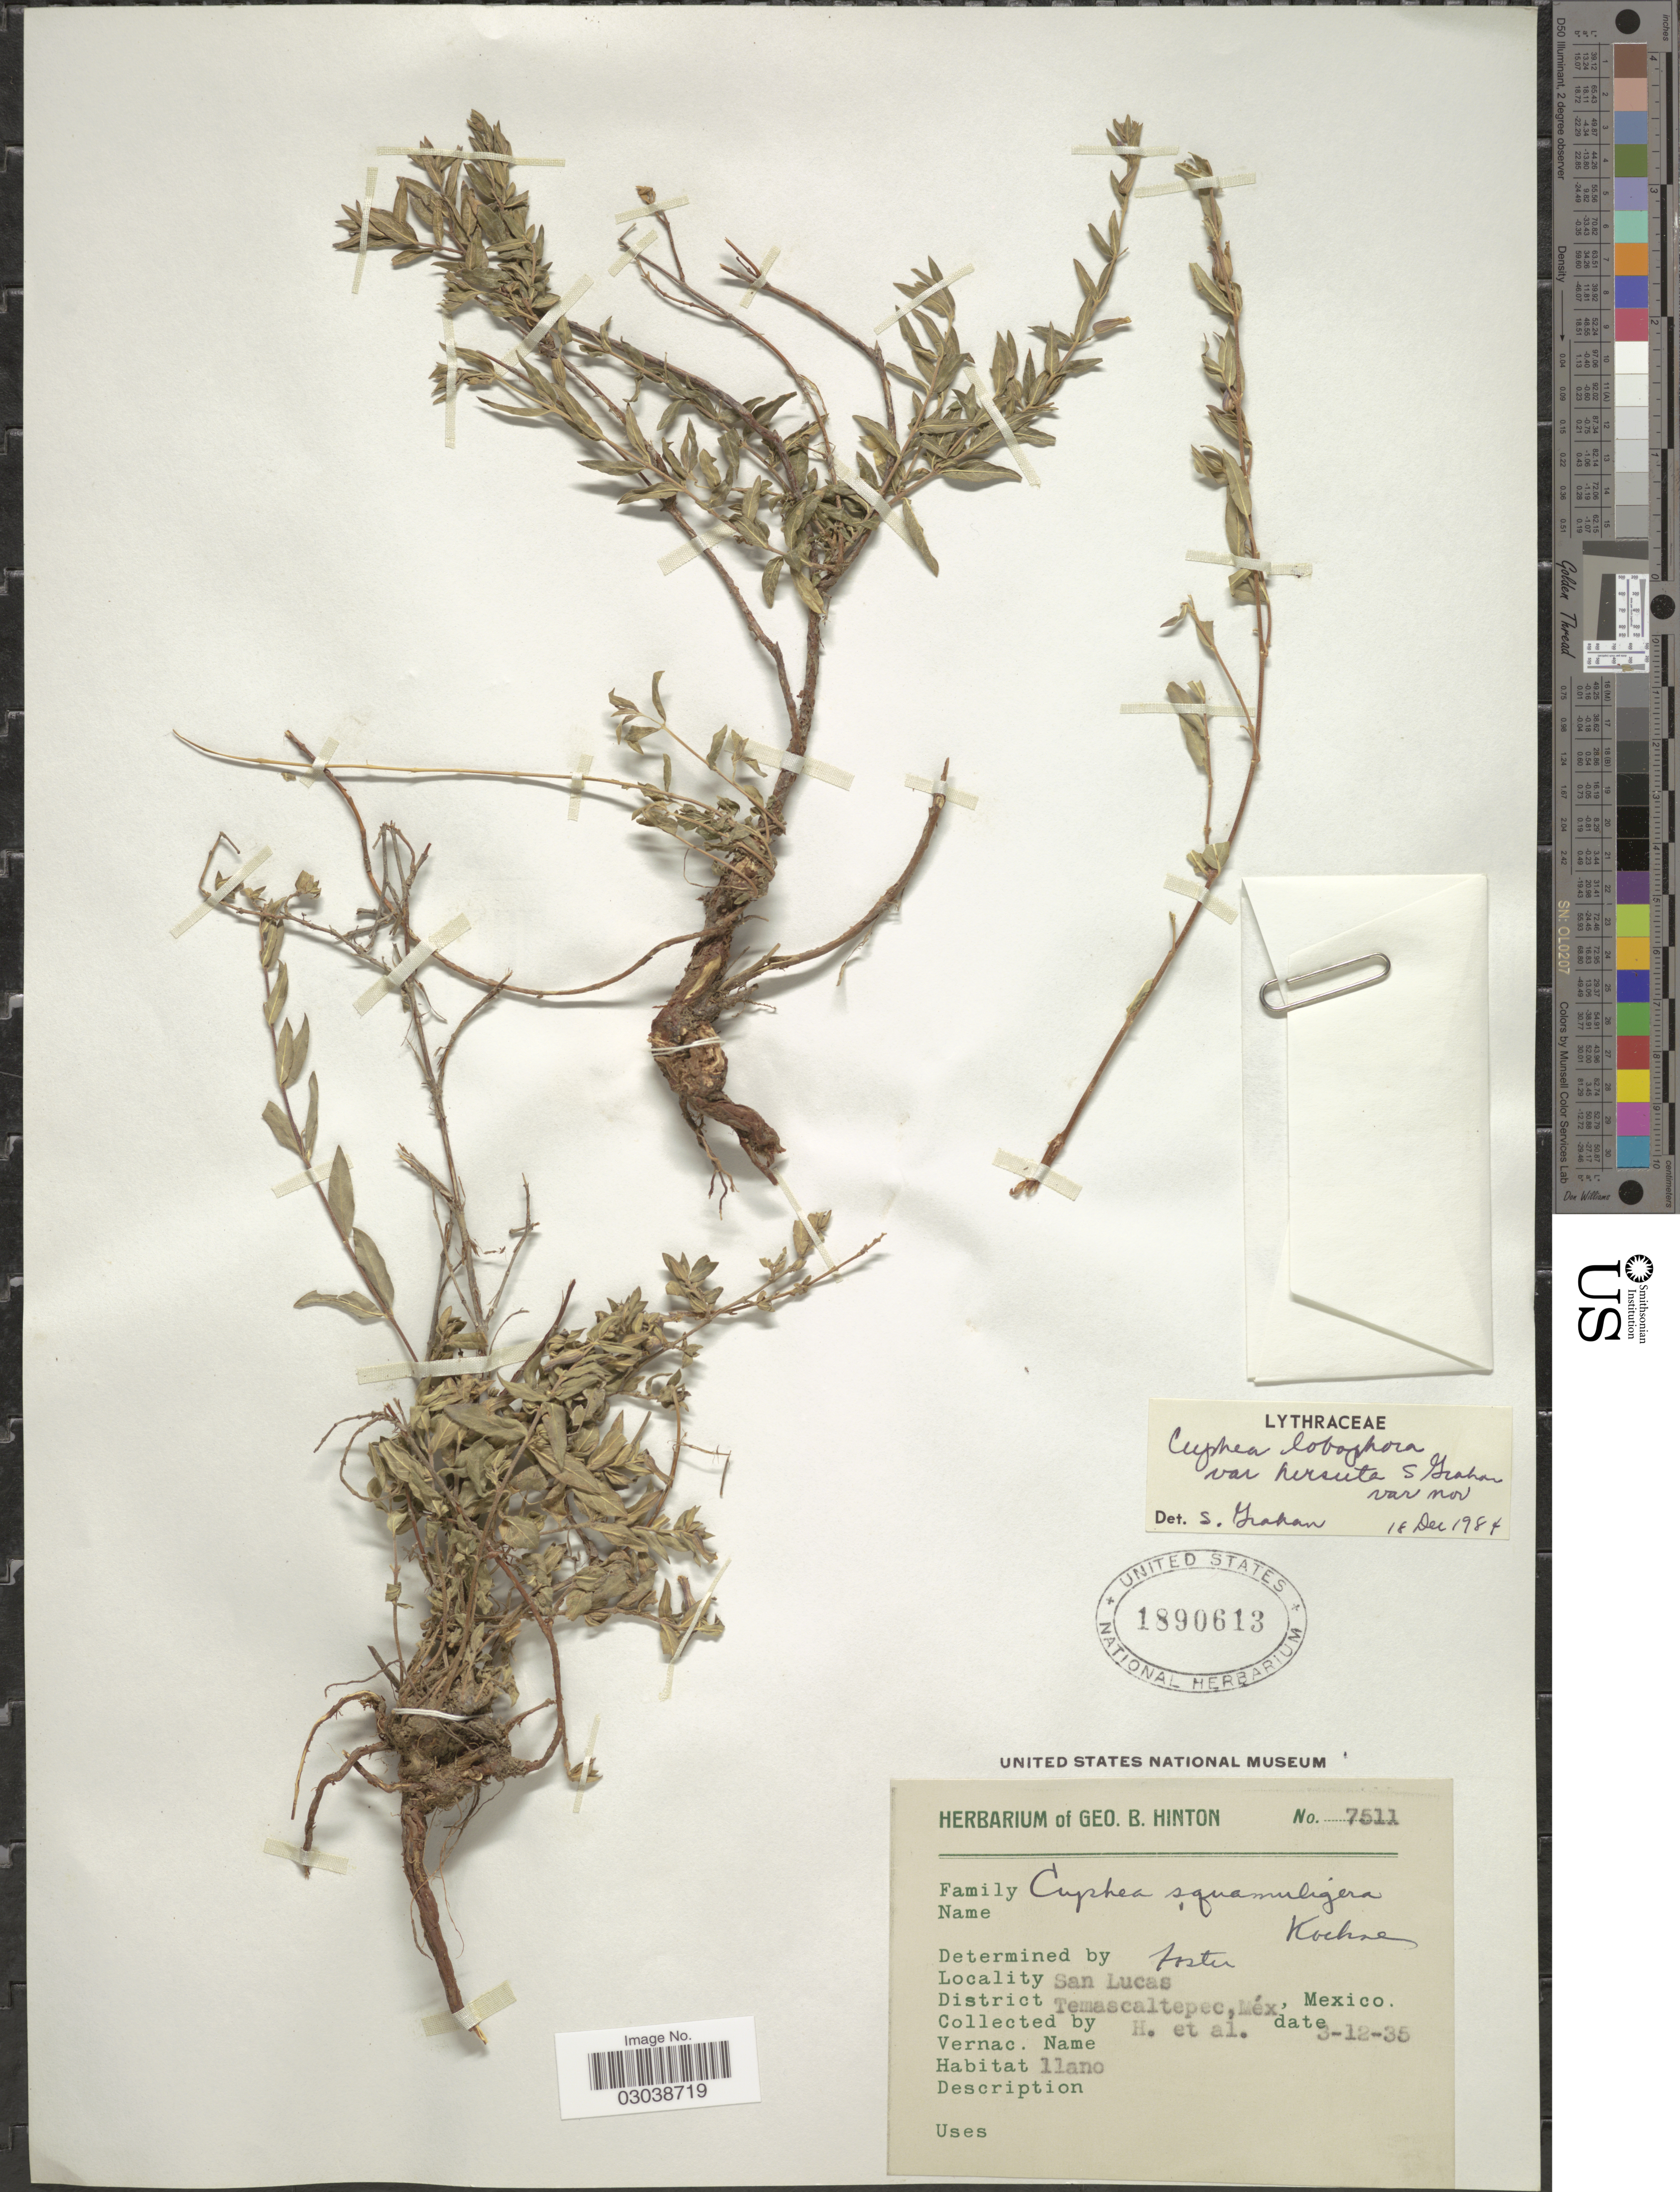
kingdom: Plantae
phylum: Tracheophyta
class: Magnoliopsida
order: Myrtales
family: Lythraceae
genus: Cuphea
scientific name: Cuphea lobophora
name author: Koehne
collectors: G. B. Hinton & et al.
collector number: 7511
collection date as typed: Transcribed d/m/y: 3/12/35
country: Mexico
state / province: México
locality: San Lucas, District Temascaltepec.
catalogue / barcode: US 1890613